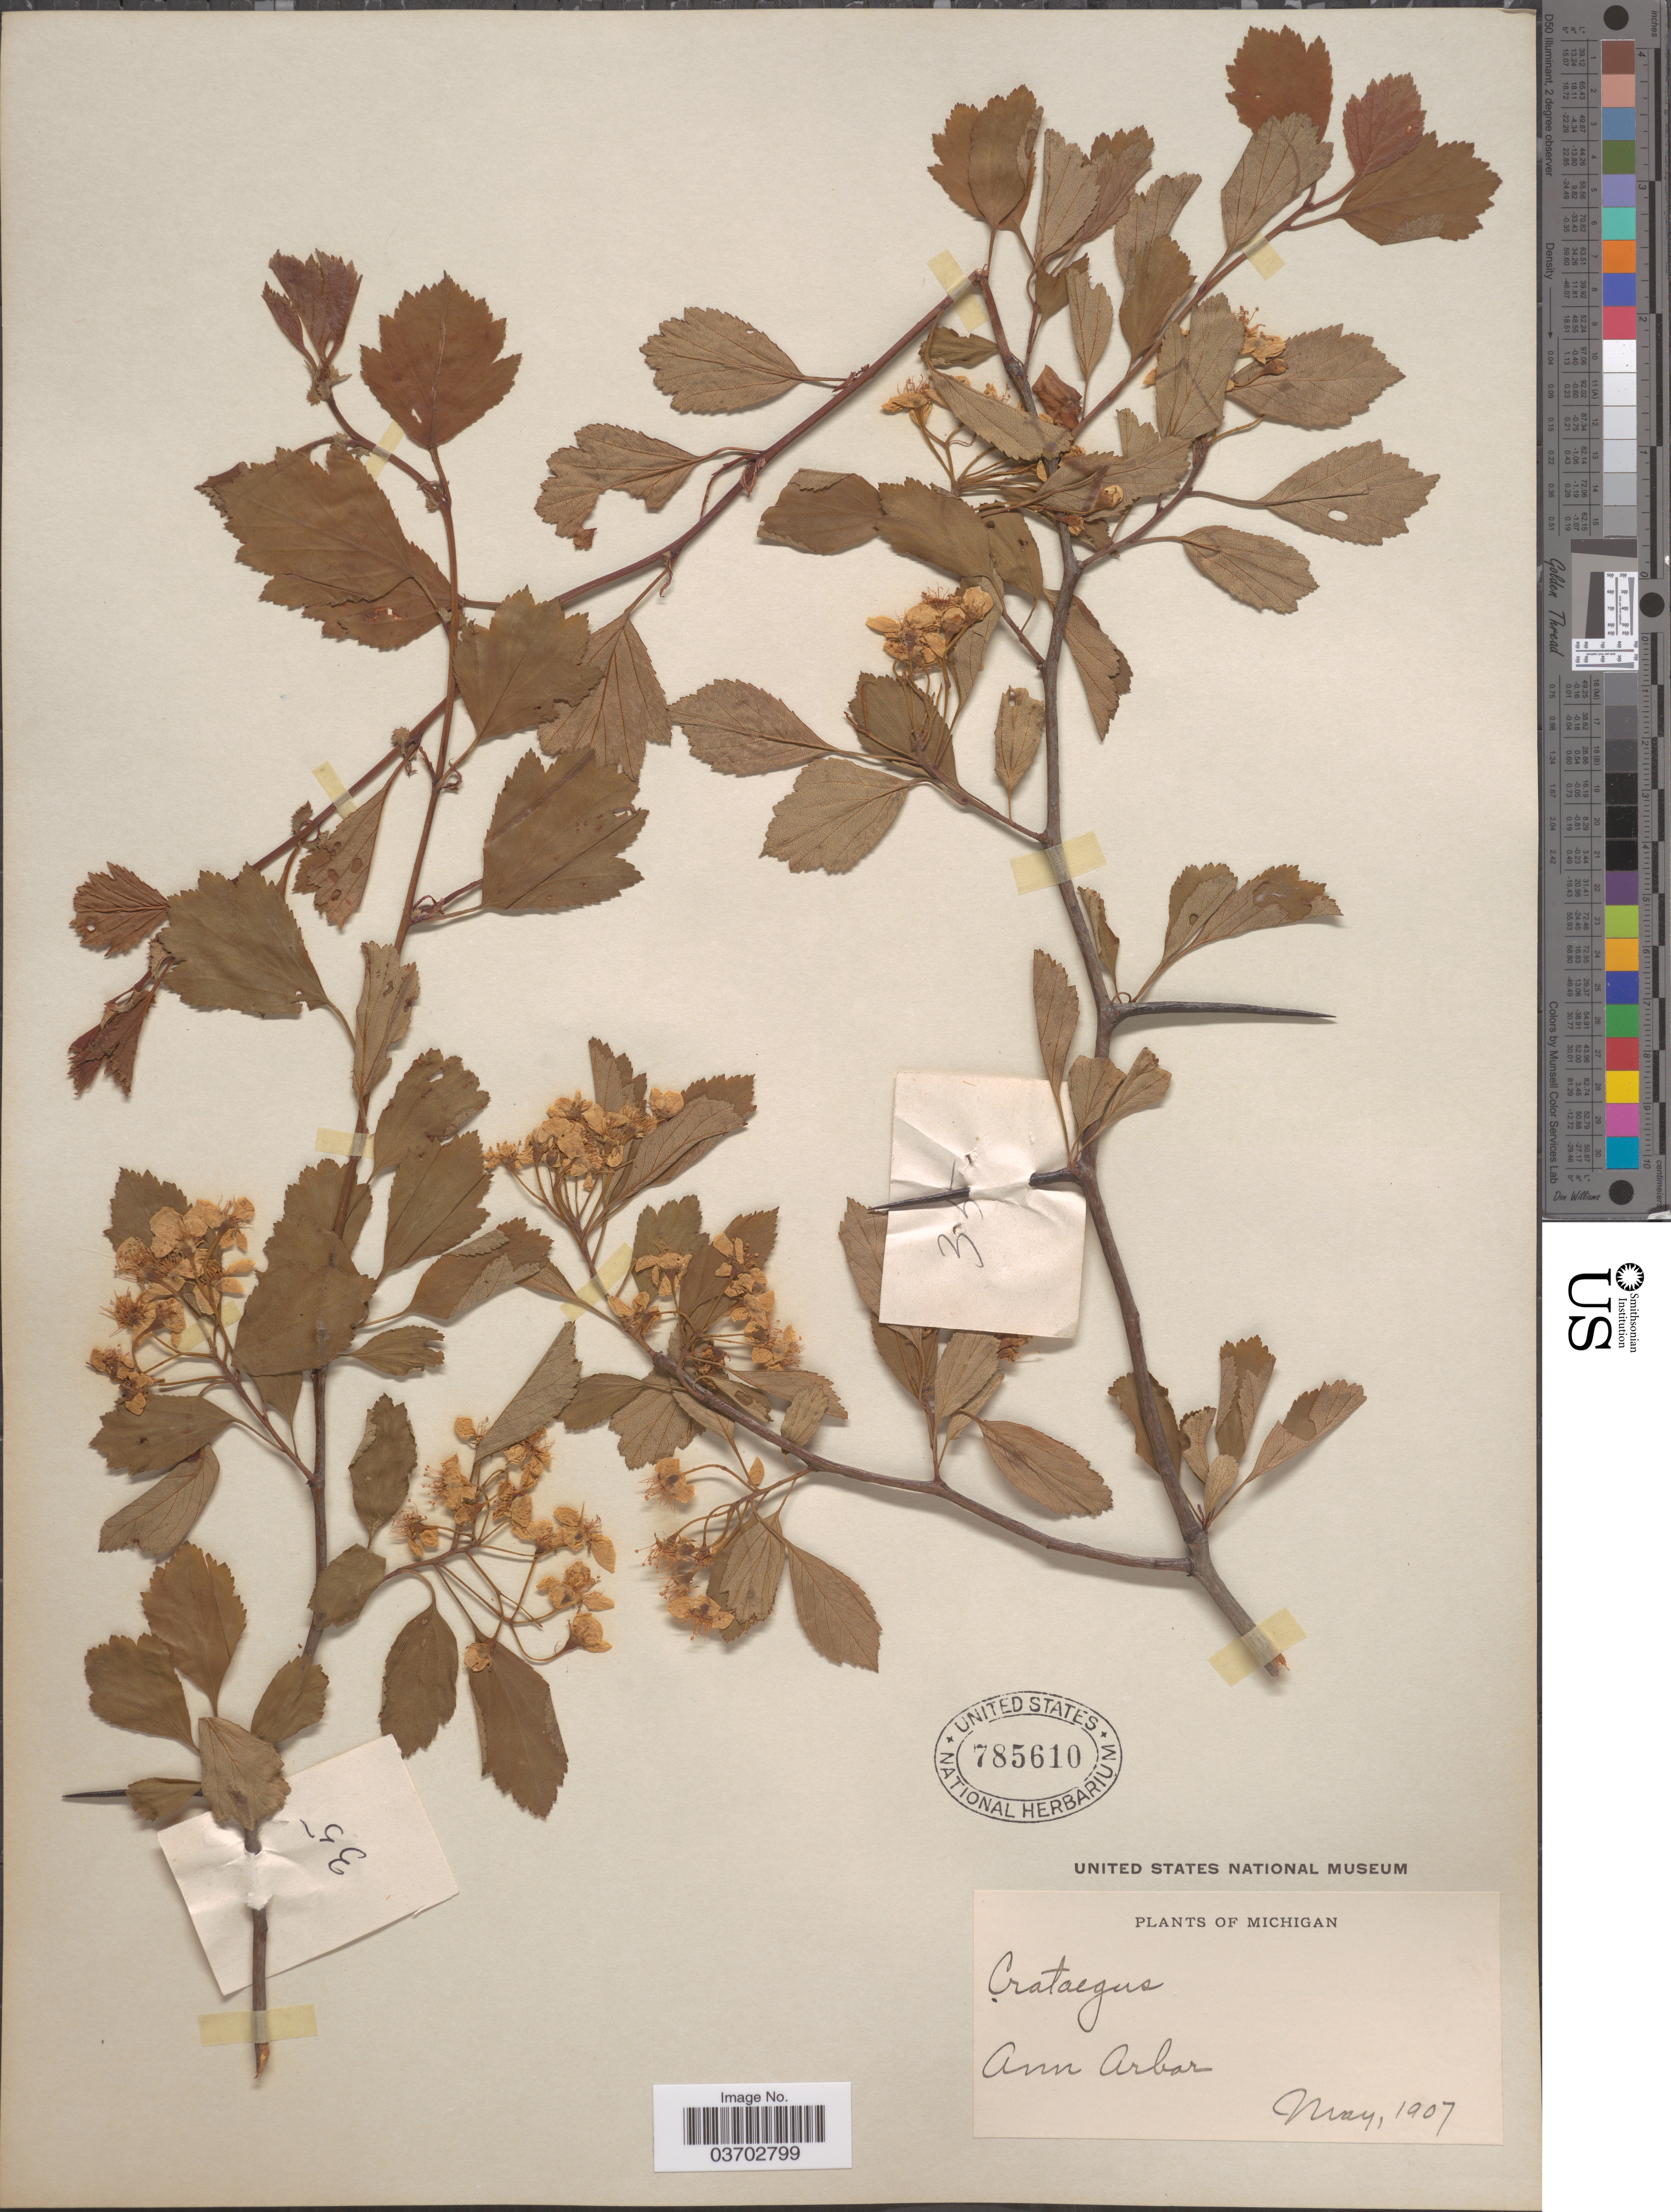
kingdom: Plantae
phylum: Tracheophyta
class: Magnoliopsida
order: Rosales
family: Rosaceae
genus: Crataegus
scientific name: Crataegus sp.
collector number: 35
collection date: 1907-05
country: United States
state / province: Michigan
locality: Ann Arbor.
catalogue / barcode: US 785610